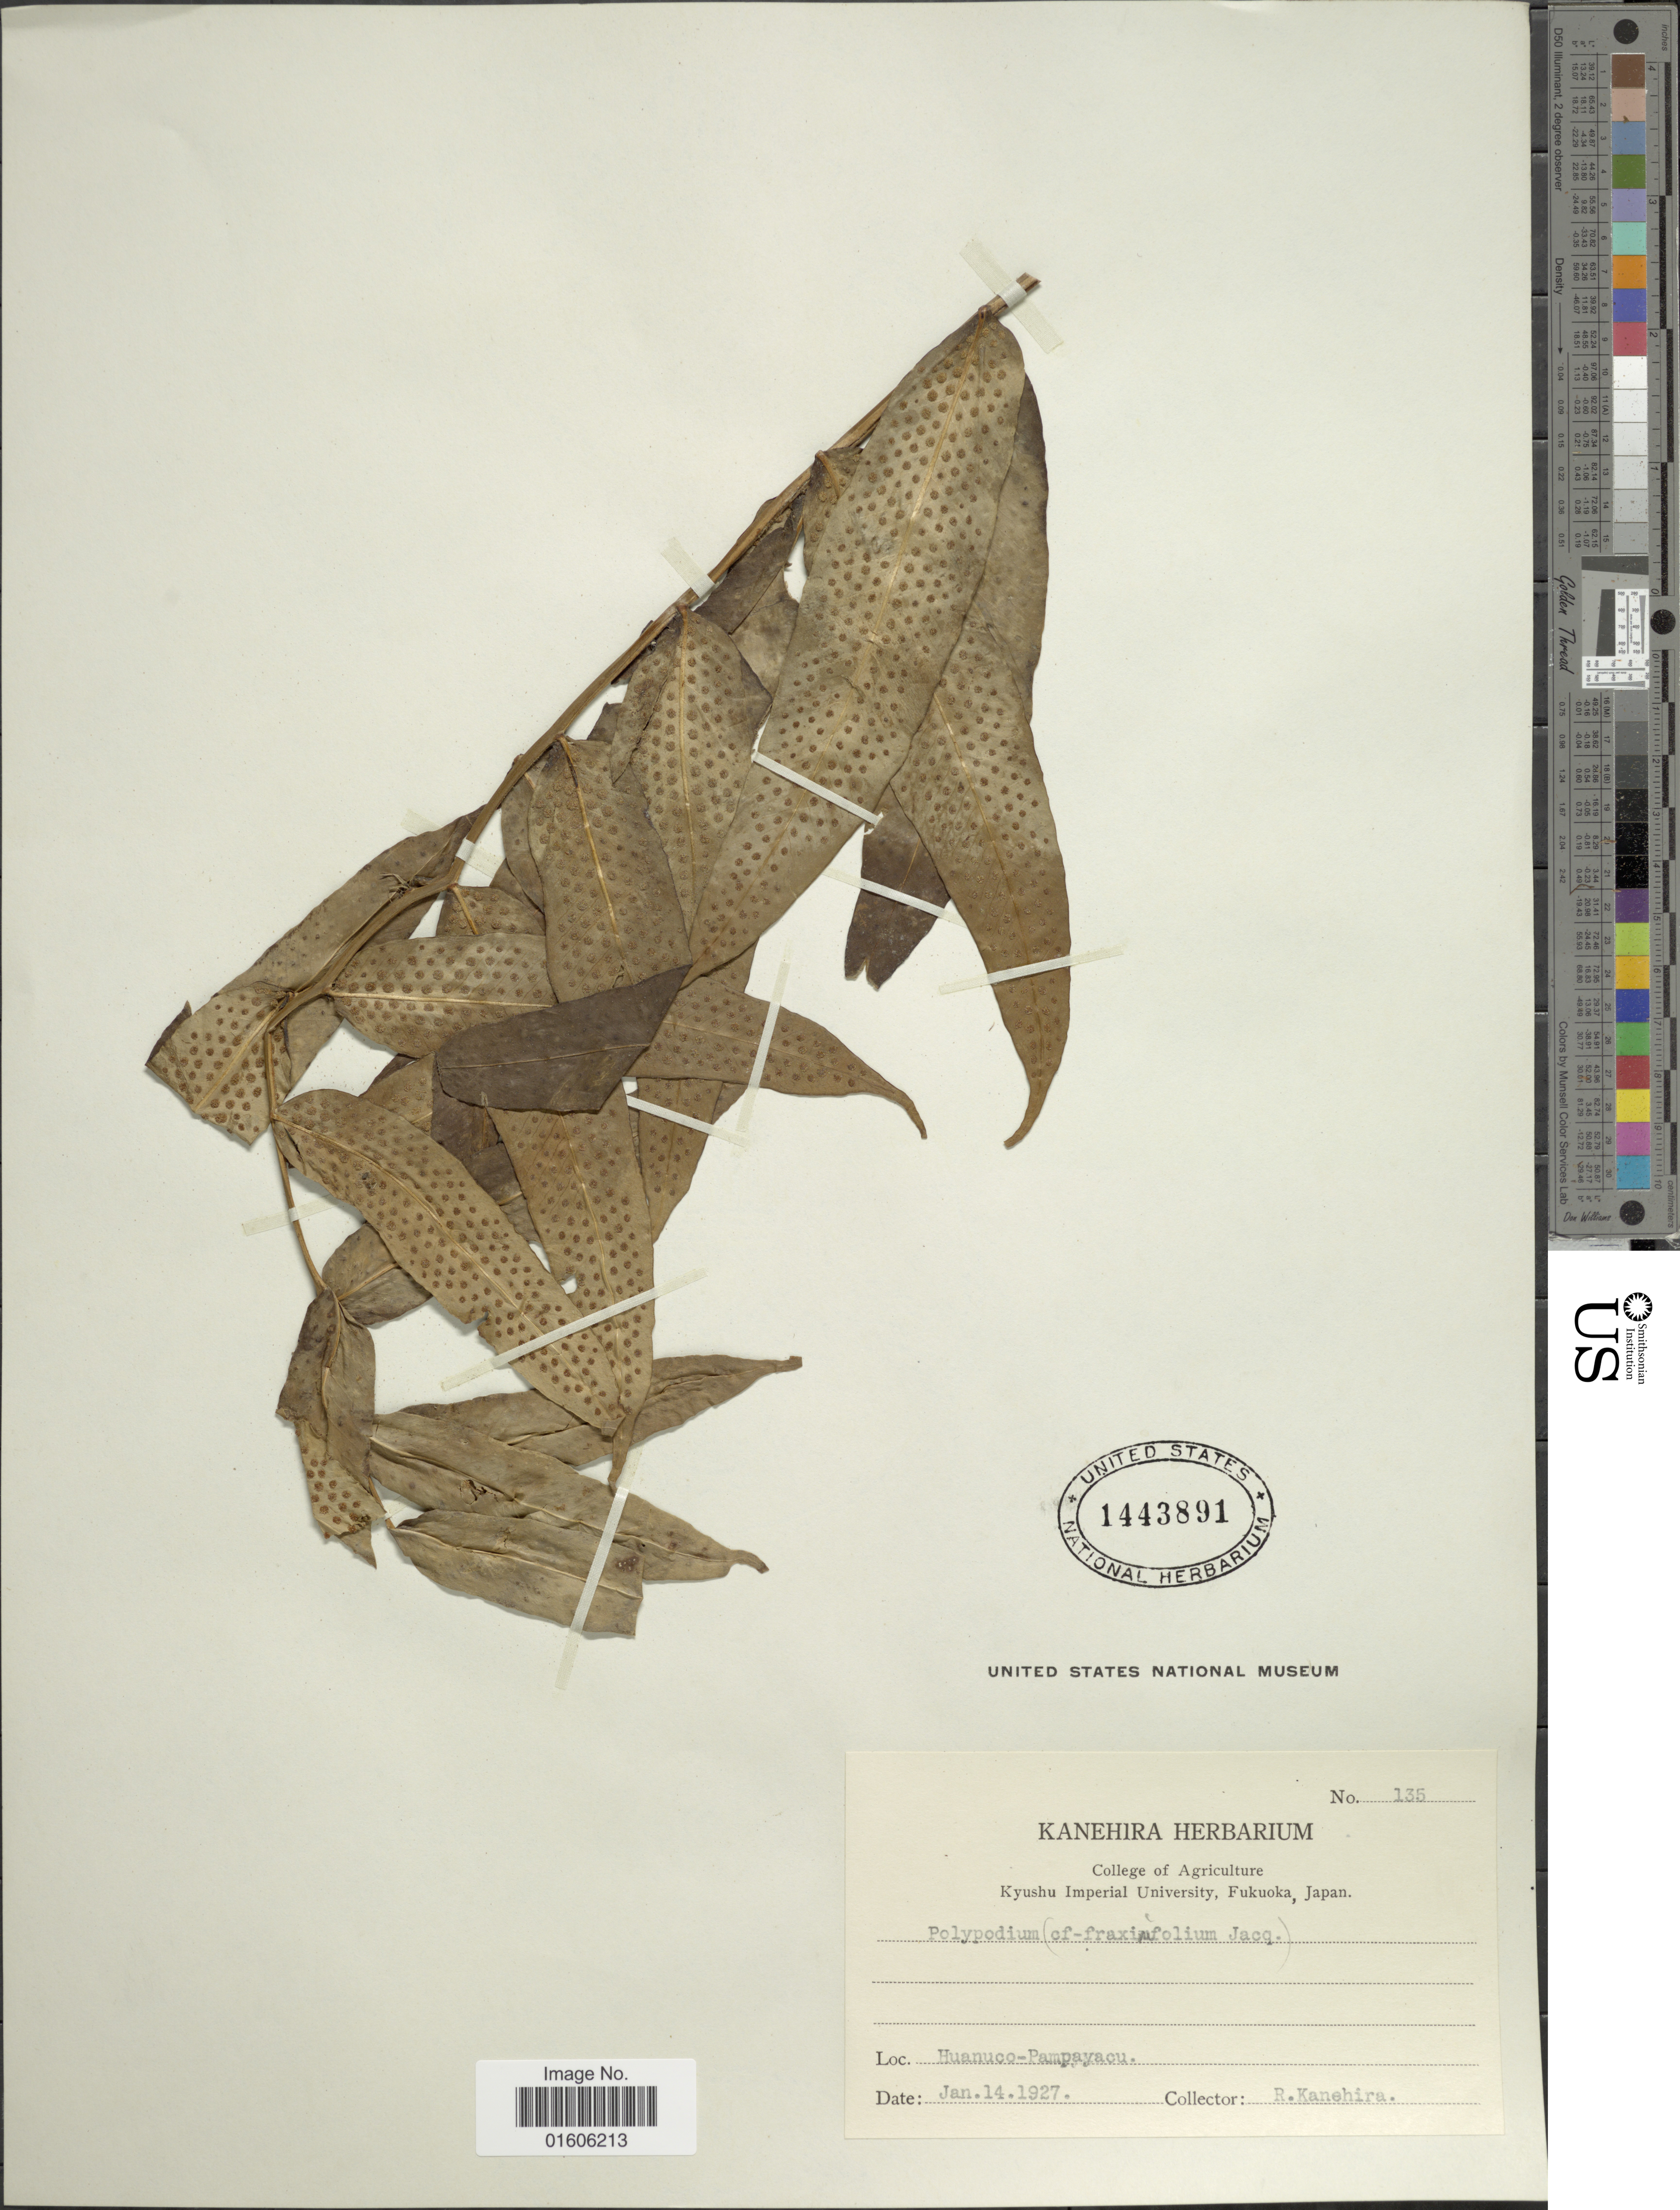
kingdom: Plantae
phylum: Tracheophyta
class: Polypodiopsida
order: Polypodiales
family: Polypodiaceae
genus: Serpocaulon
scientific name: Serpocaulon fraxinifolium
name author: (Jacq.) A.R. Sm.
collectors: R. Kanehira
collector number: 135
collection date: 1927-01-14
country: Peru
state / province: Huánuco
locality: Huanuco-Pampayacu.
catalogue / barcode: US 1443891